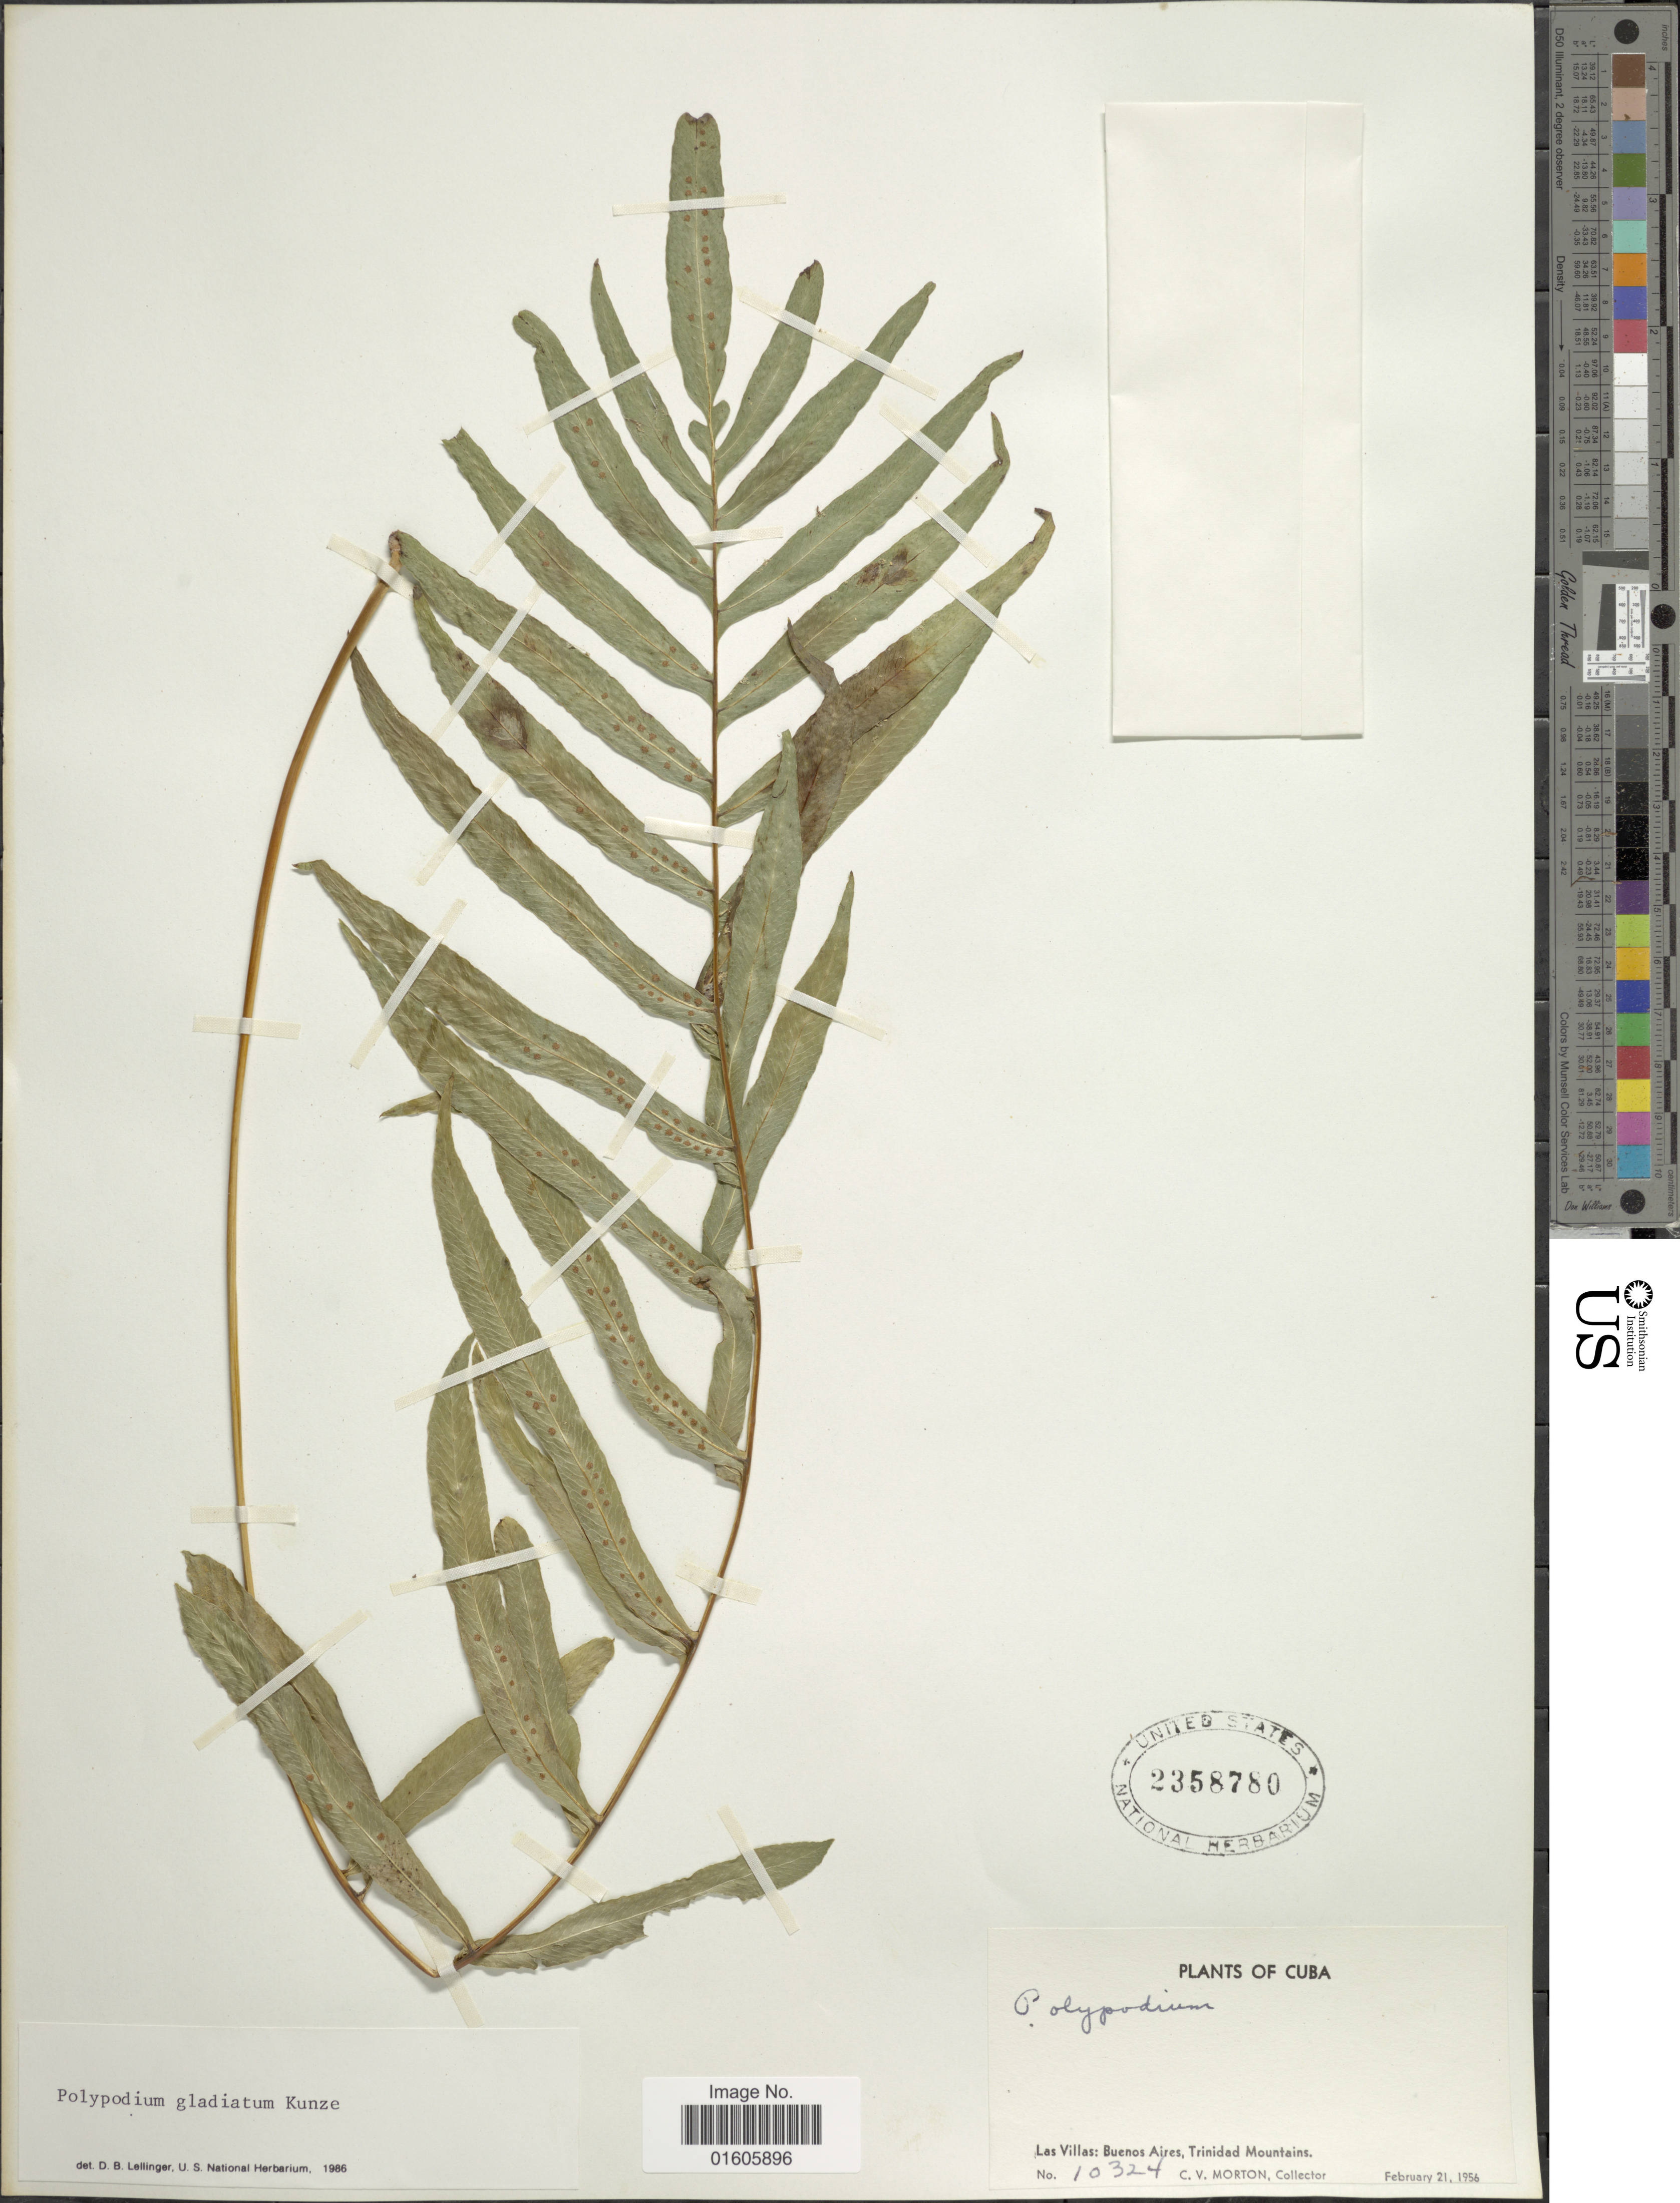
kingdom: Plantae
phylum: Tracheophyta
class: Polypodiopsida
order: Polypodiales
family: Polypodiaceae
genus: Serpocaulon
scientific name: Serpocaulon triseriale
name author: (Sw.) A.R. Sm.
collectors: C. V. Morton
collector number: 10324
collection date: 1956-02-21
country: Cuba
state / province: Las Villas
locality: Las Villas: Buenos Aires, Trinidad Mountains.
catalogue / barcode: US 2358780